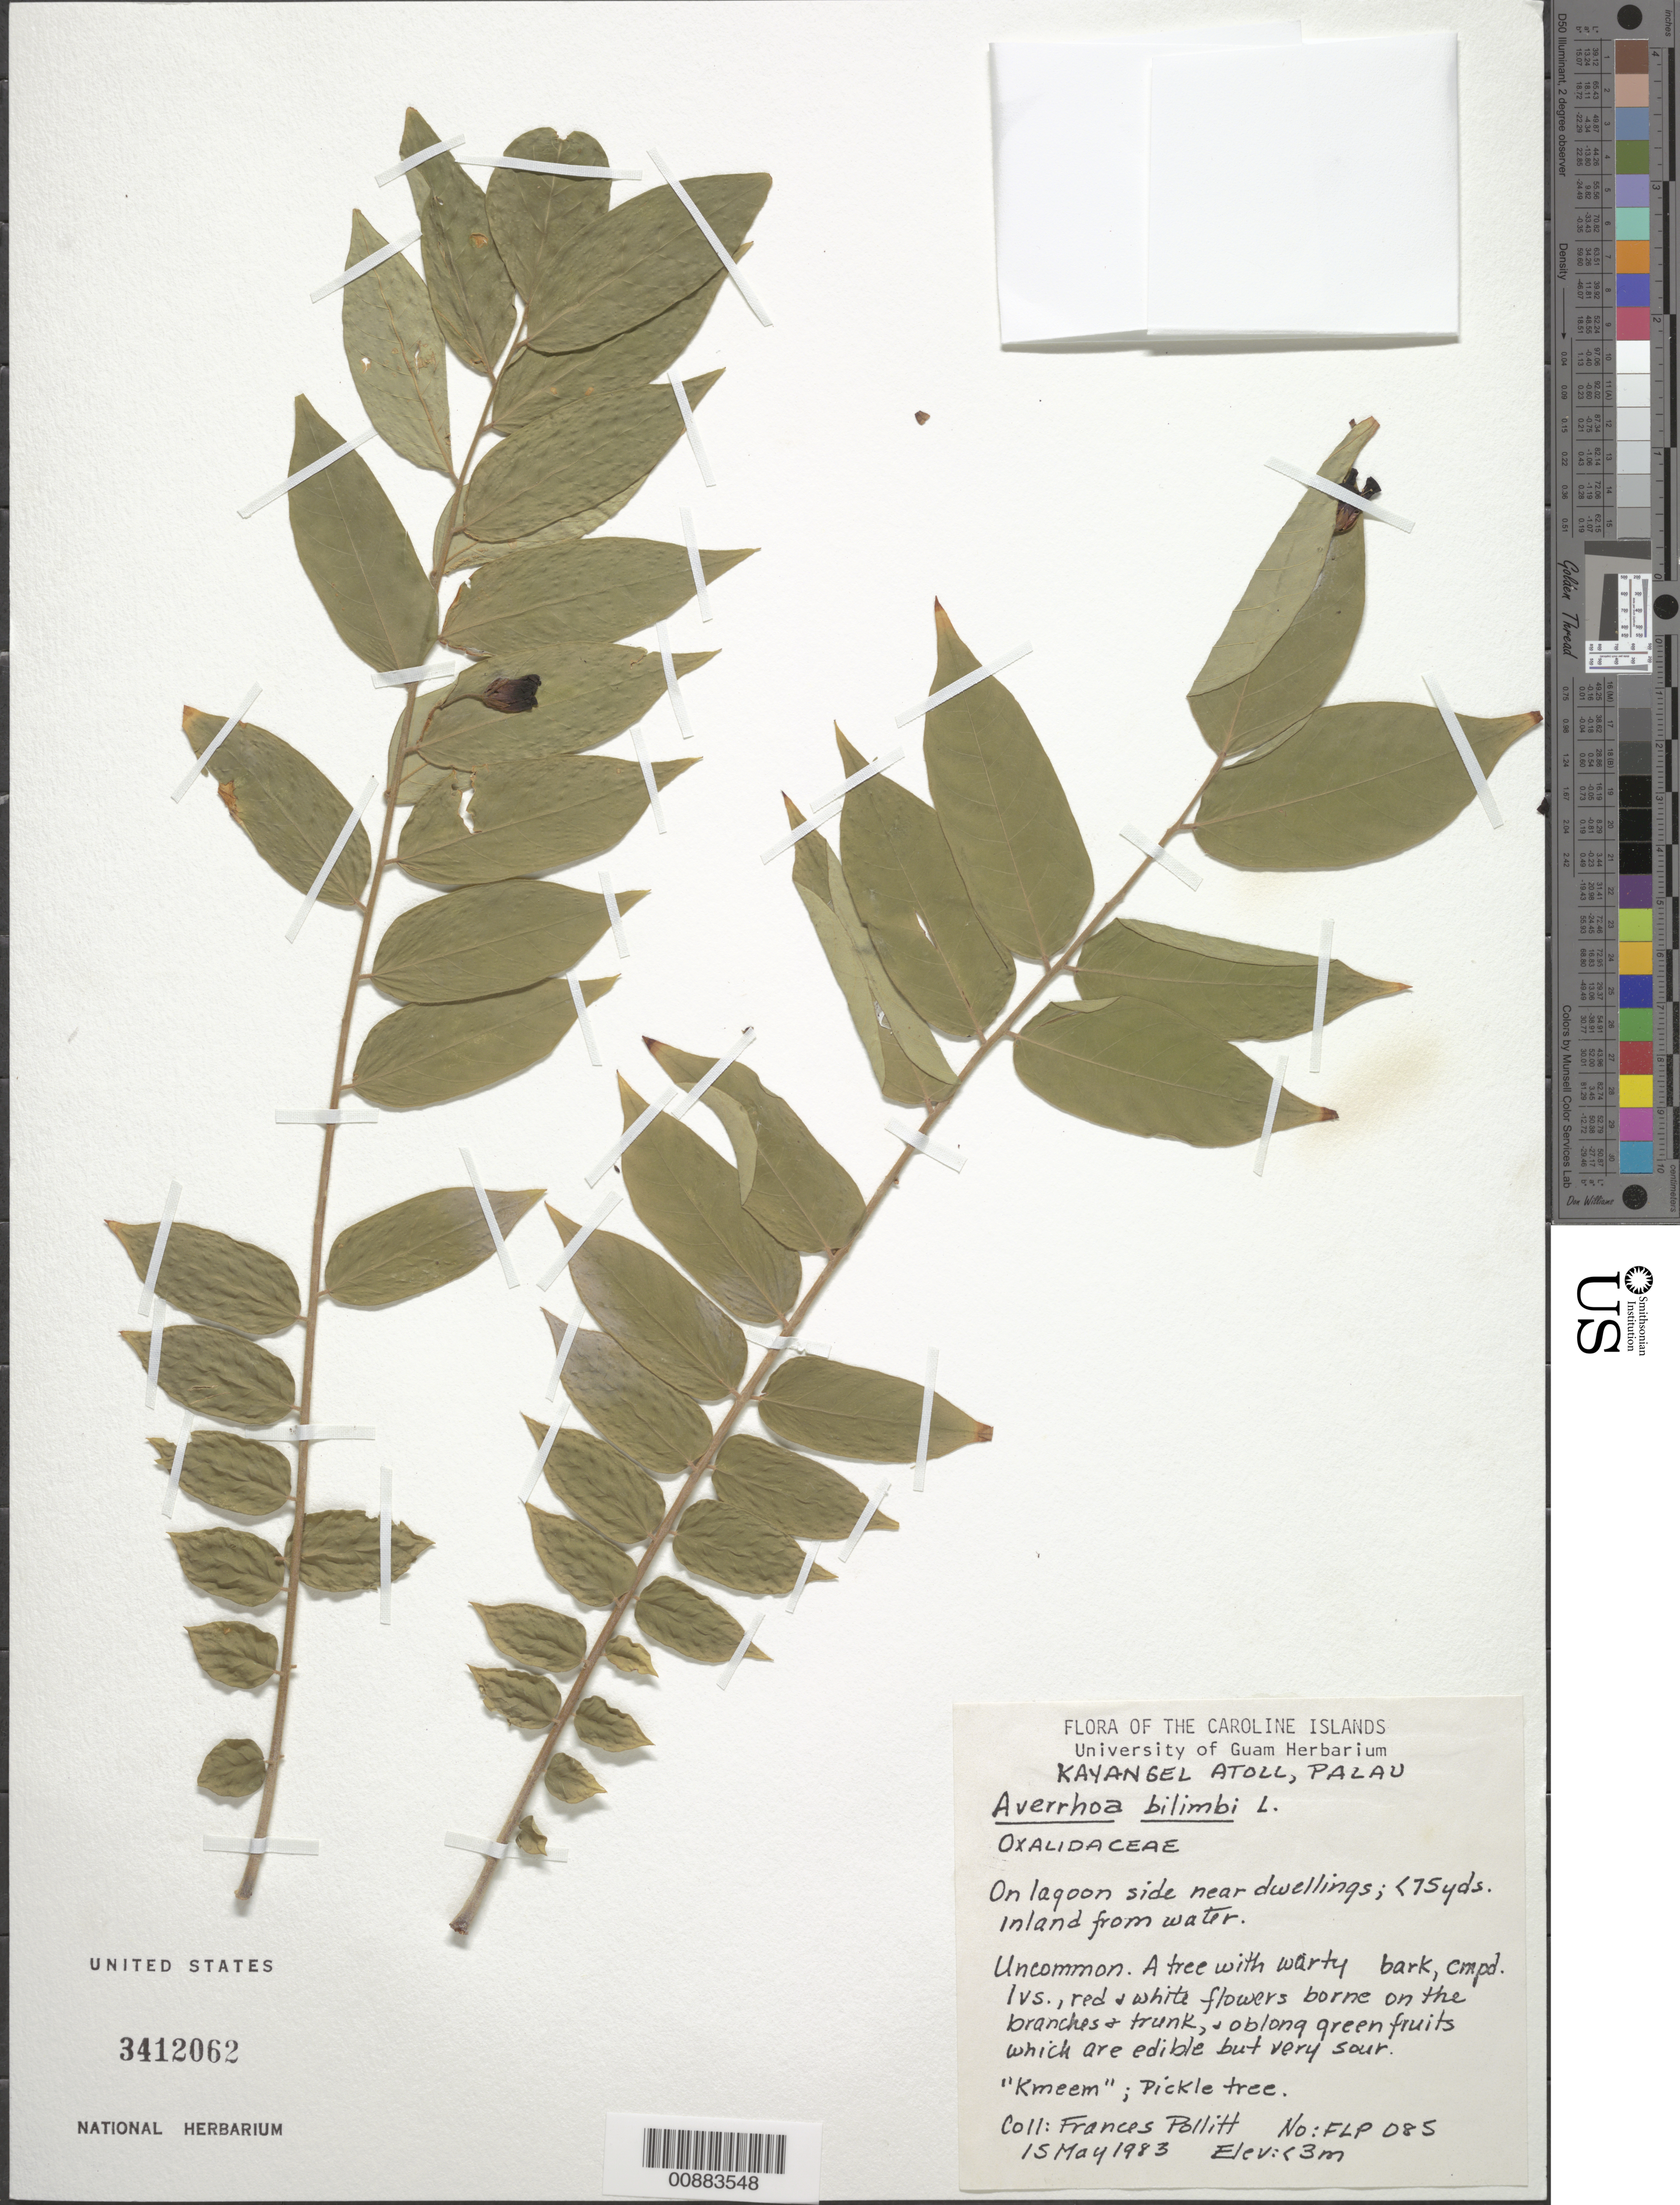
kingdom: Plantae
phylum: Tracheophyta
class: Magnoliopsida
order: Oxalidales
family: Oxalidaceae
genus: Averrhoa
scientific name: Averrhoa bilimbi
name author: L.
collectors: F. Pollitt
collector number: FLP 085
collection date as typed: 15 May 1983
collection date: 1983-05-15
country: Palau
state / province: Kayangel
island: Ngcheangel [Kayangel] Atoll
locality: Kayangel Atoll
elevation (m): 3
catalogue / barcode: US 3412062